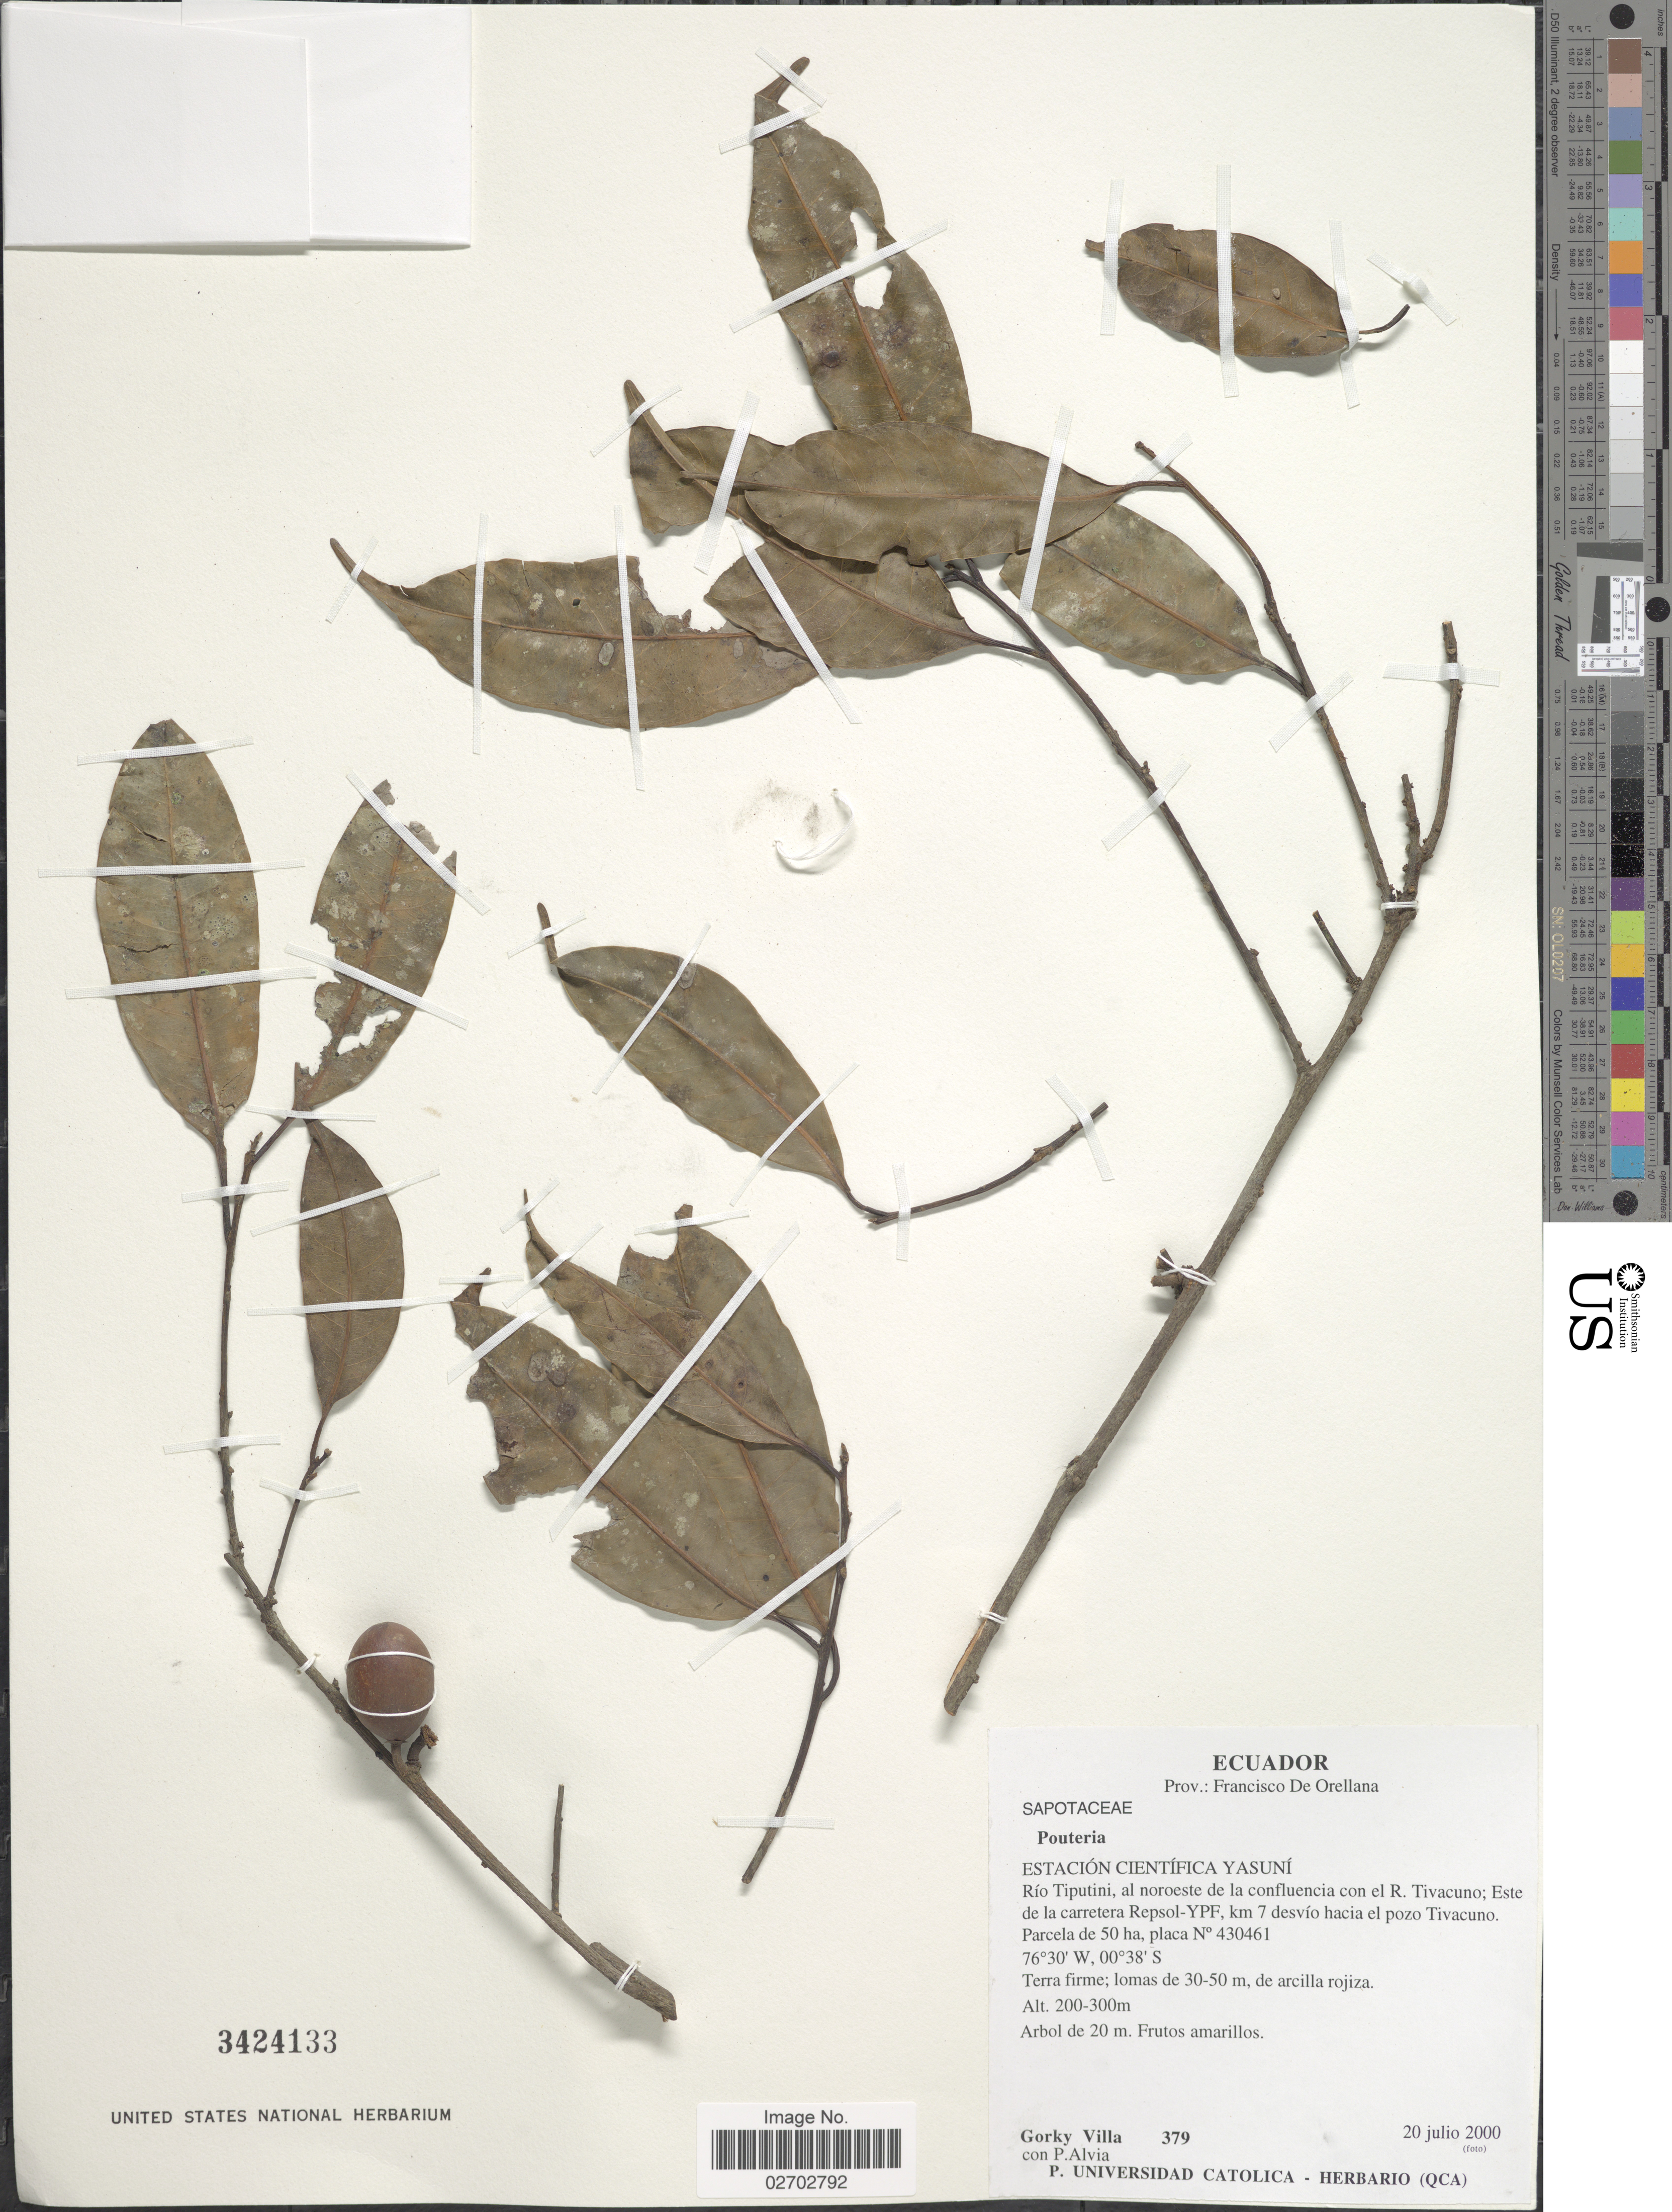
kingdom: Plantae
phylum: Tracheophyta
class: Magnoliopsida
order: Ericales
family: Sapotaceae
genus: Pouteria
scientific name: Pouteria sp.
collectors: G. Villa & P. Alvia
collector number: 379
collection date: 2000-07-20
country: Ecuador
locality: Prov.: Francisco de Orellana. Estacion Cientifica Yasuni. Rio Tiputini, al noroeste de la confluencia con el R. Tivacuno; Este de la carretera Repsol-YPF, km 7 desvio hacia el pozo Tivacuno. Parcela de 50 ha, placa N° 430461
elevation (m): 200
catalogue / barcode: US 3424133